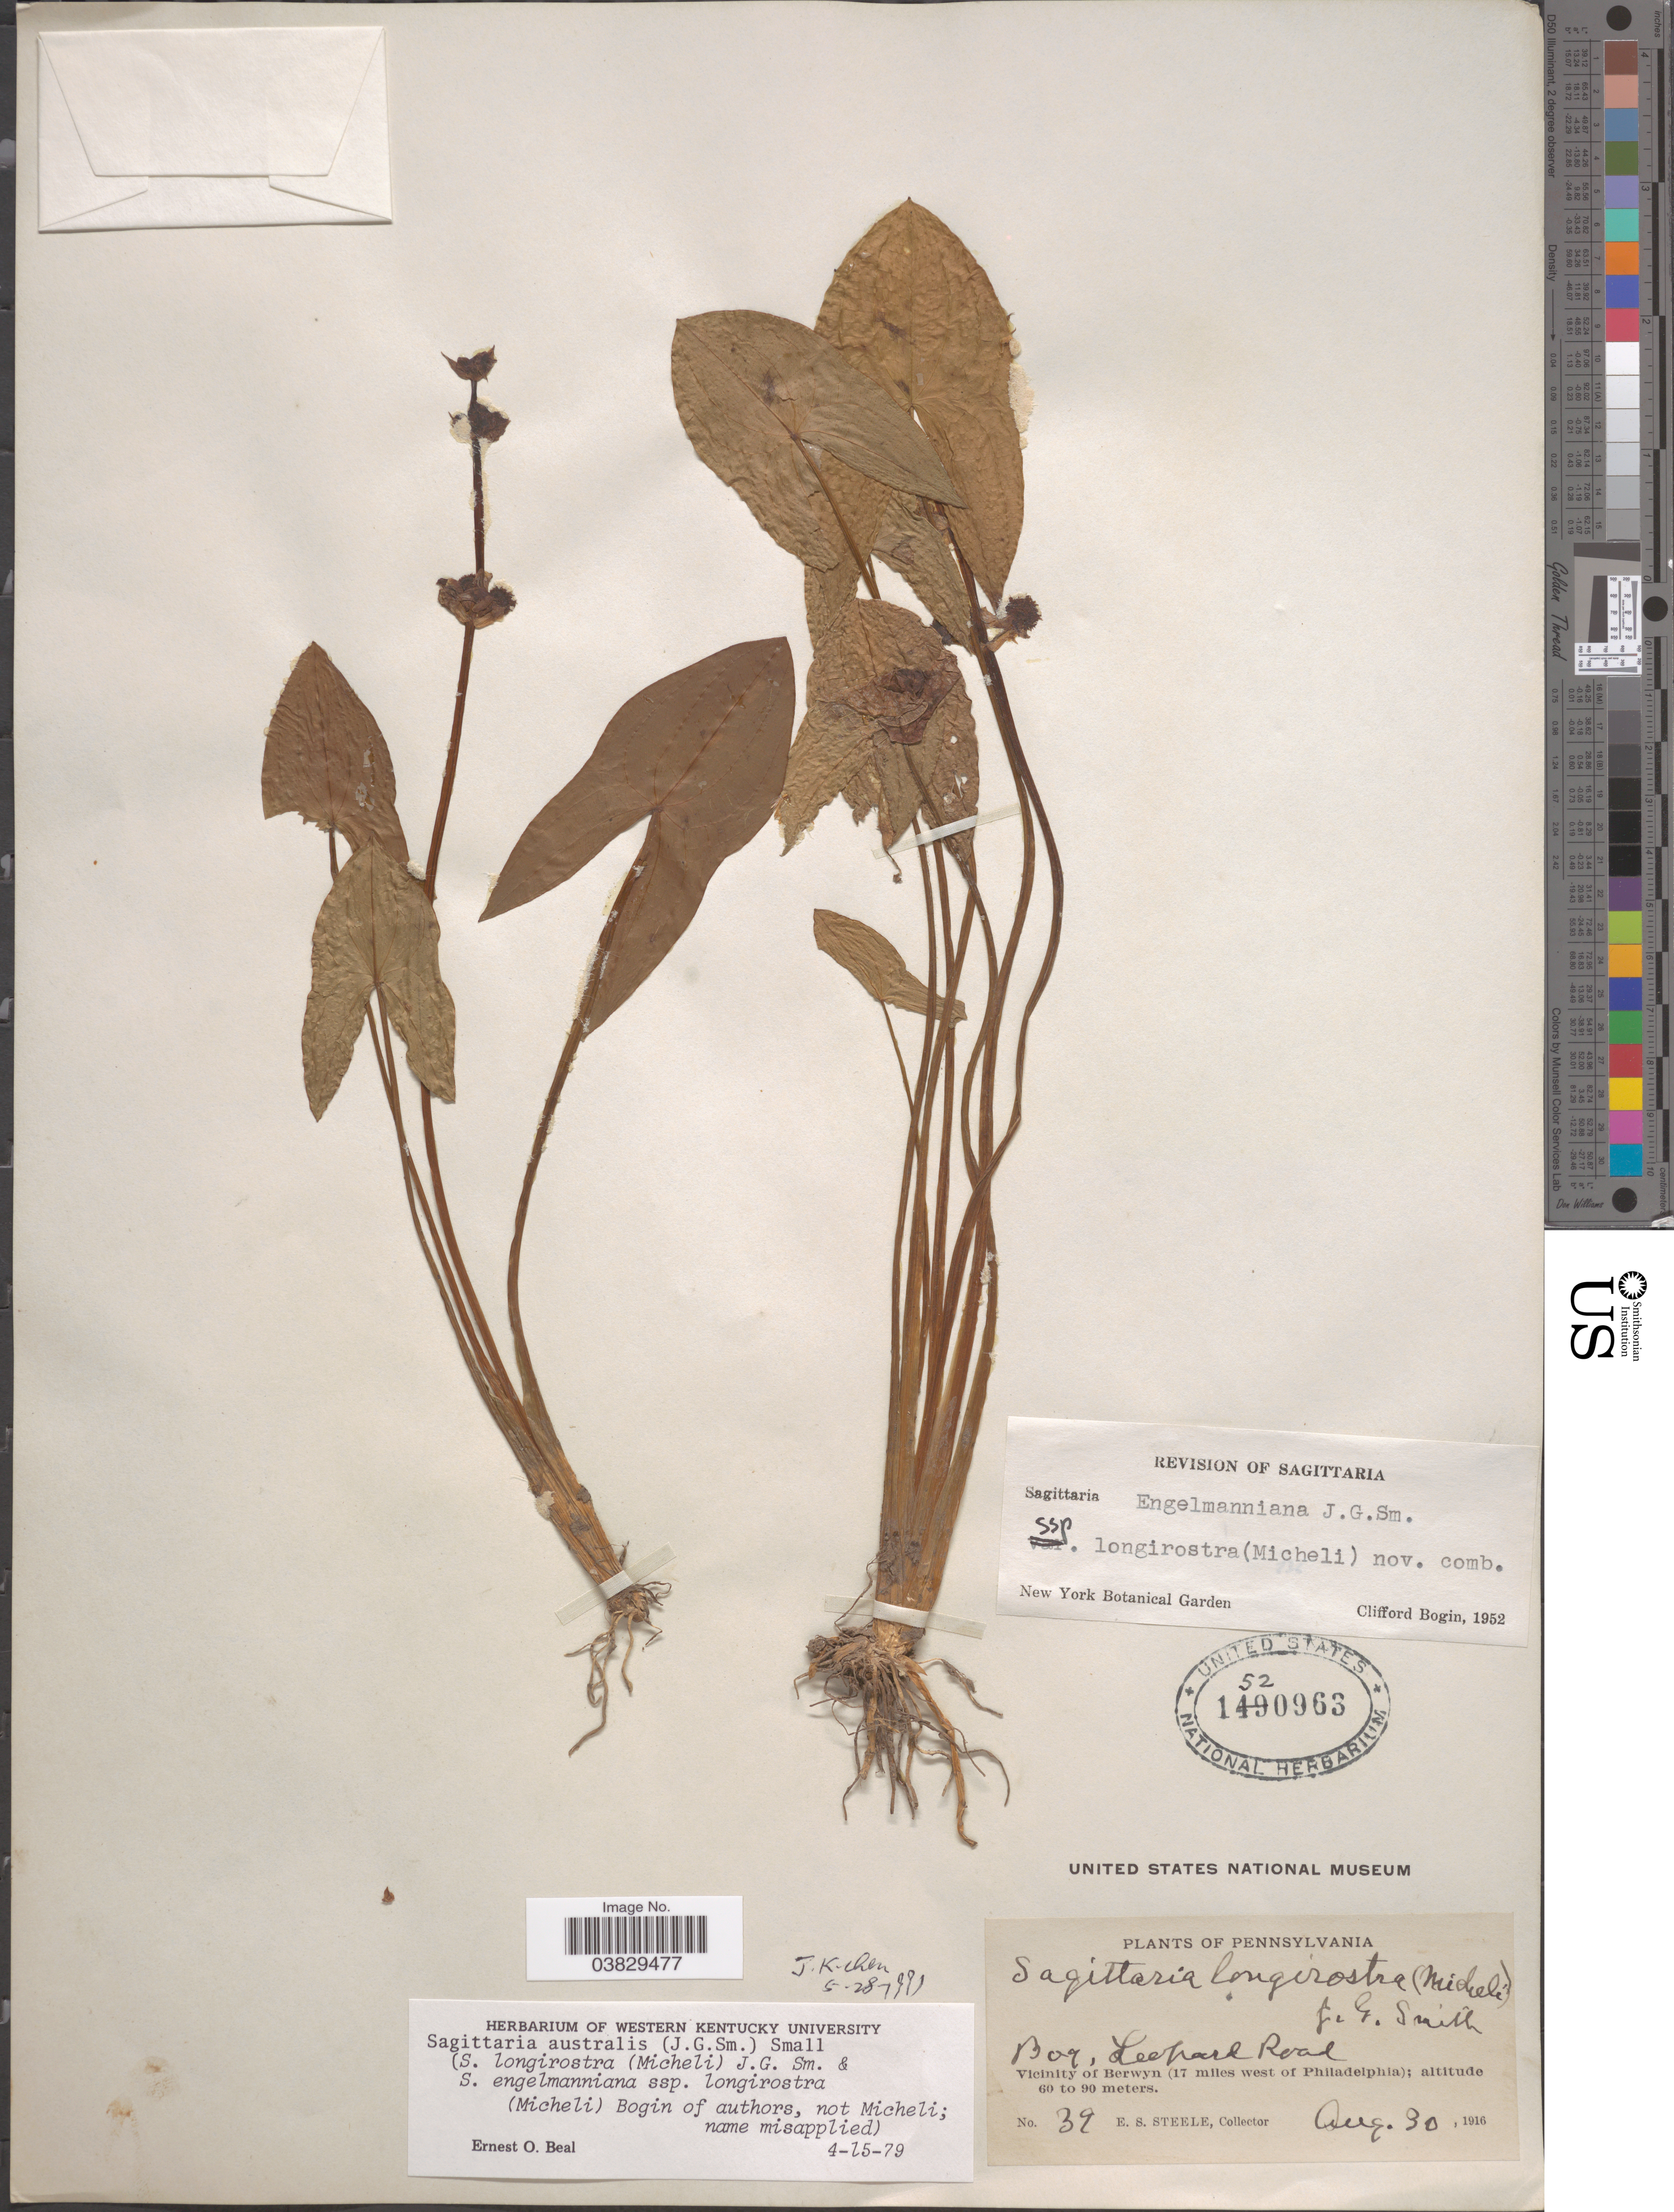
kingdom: Plantae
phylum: Tracheophyta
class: Liliopsida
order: Alismatales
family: Alismataceae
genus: Sagittaria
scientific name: Sagittaria australis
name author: (J.G. Sm. ex C. Mohr) Small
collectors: E. Steele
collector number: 39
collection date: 1916-08-30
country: United States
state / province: Pennsylvania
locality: Leopard Road. Vicinity of Berwyn (17 miles west of Philadelphia).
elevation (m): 60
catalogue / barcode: US 1520963